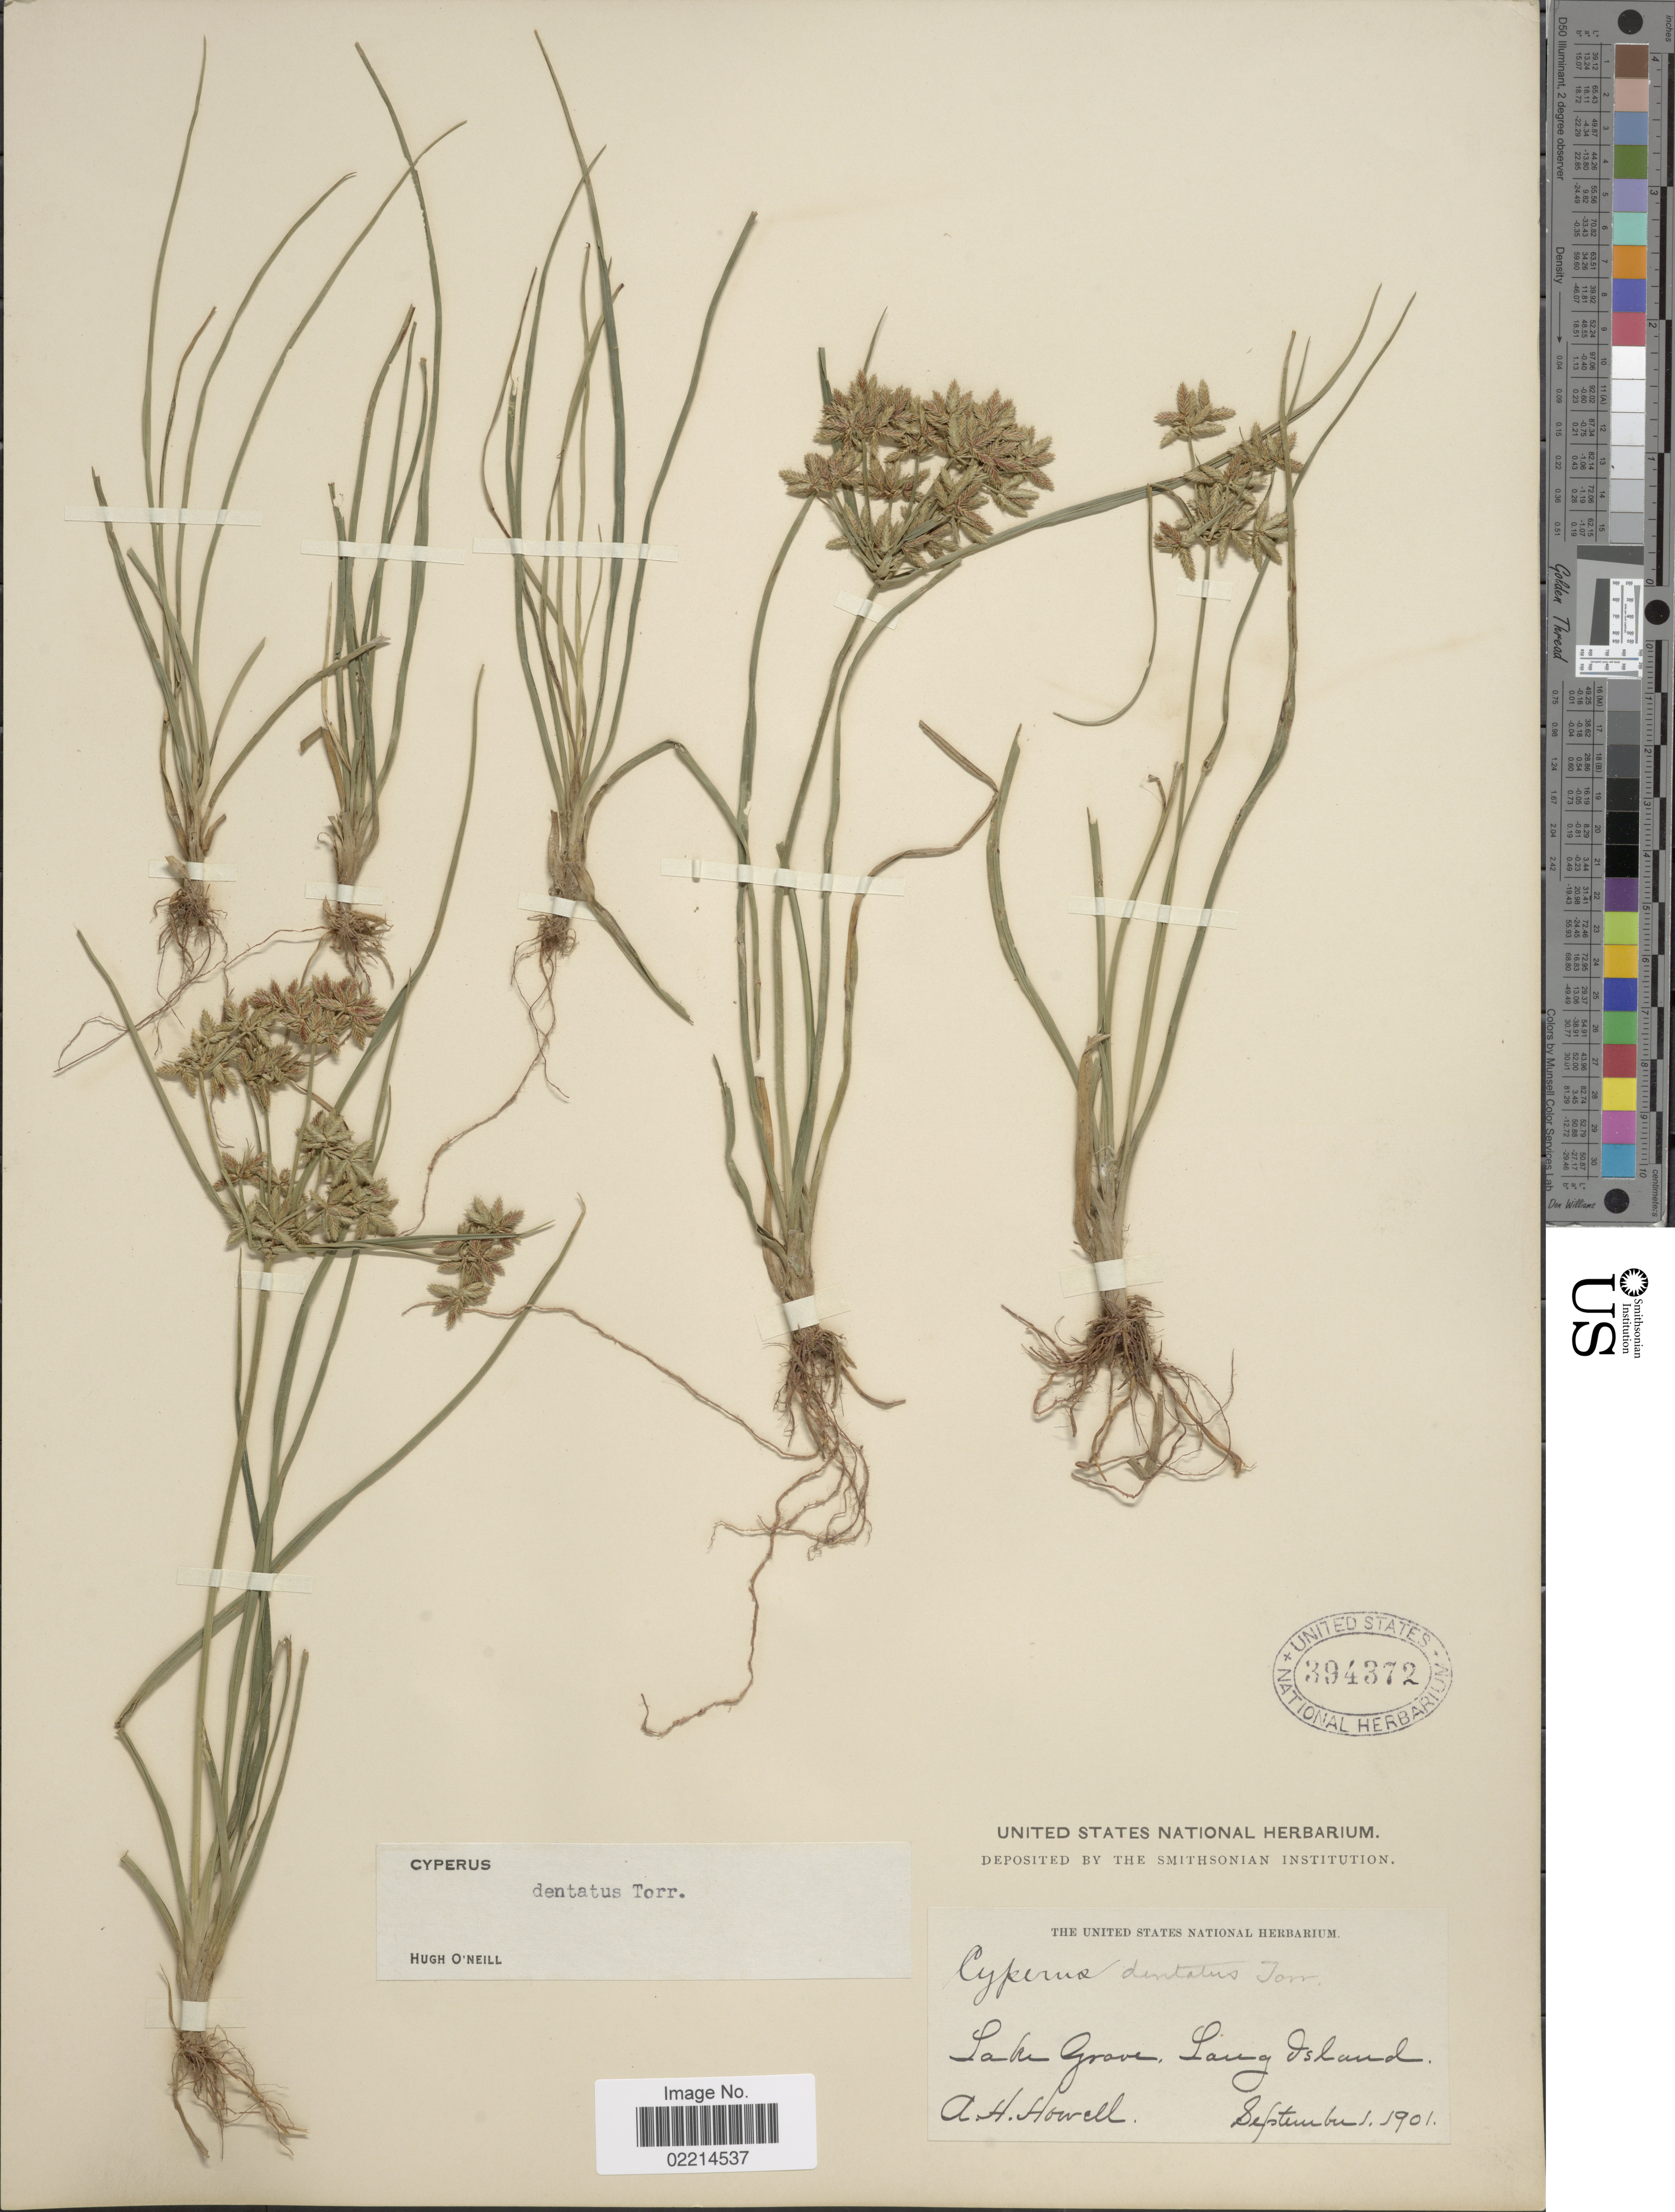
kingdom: Plantae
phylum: Tracheophyta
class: Liliopsida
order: Poales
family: Cyperaceae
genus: Cyperus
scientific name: Cyperus dentatus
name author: Torr.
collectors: A. Howell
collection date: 1901-09-01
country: United States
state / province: New York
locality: Lake Grove, Long Island.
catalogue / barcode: US 394372